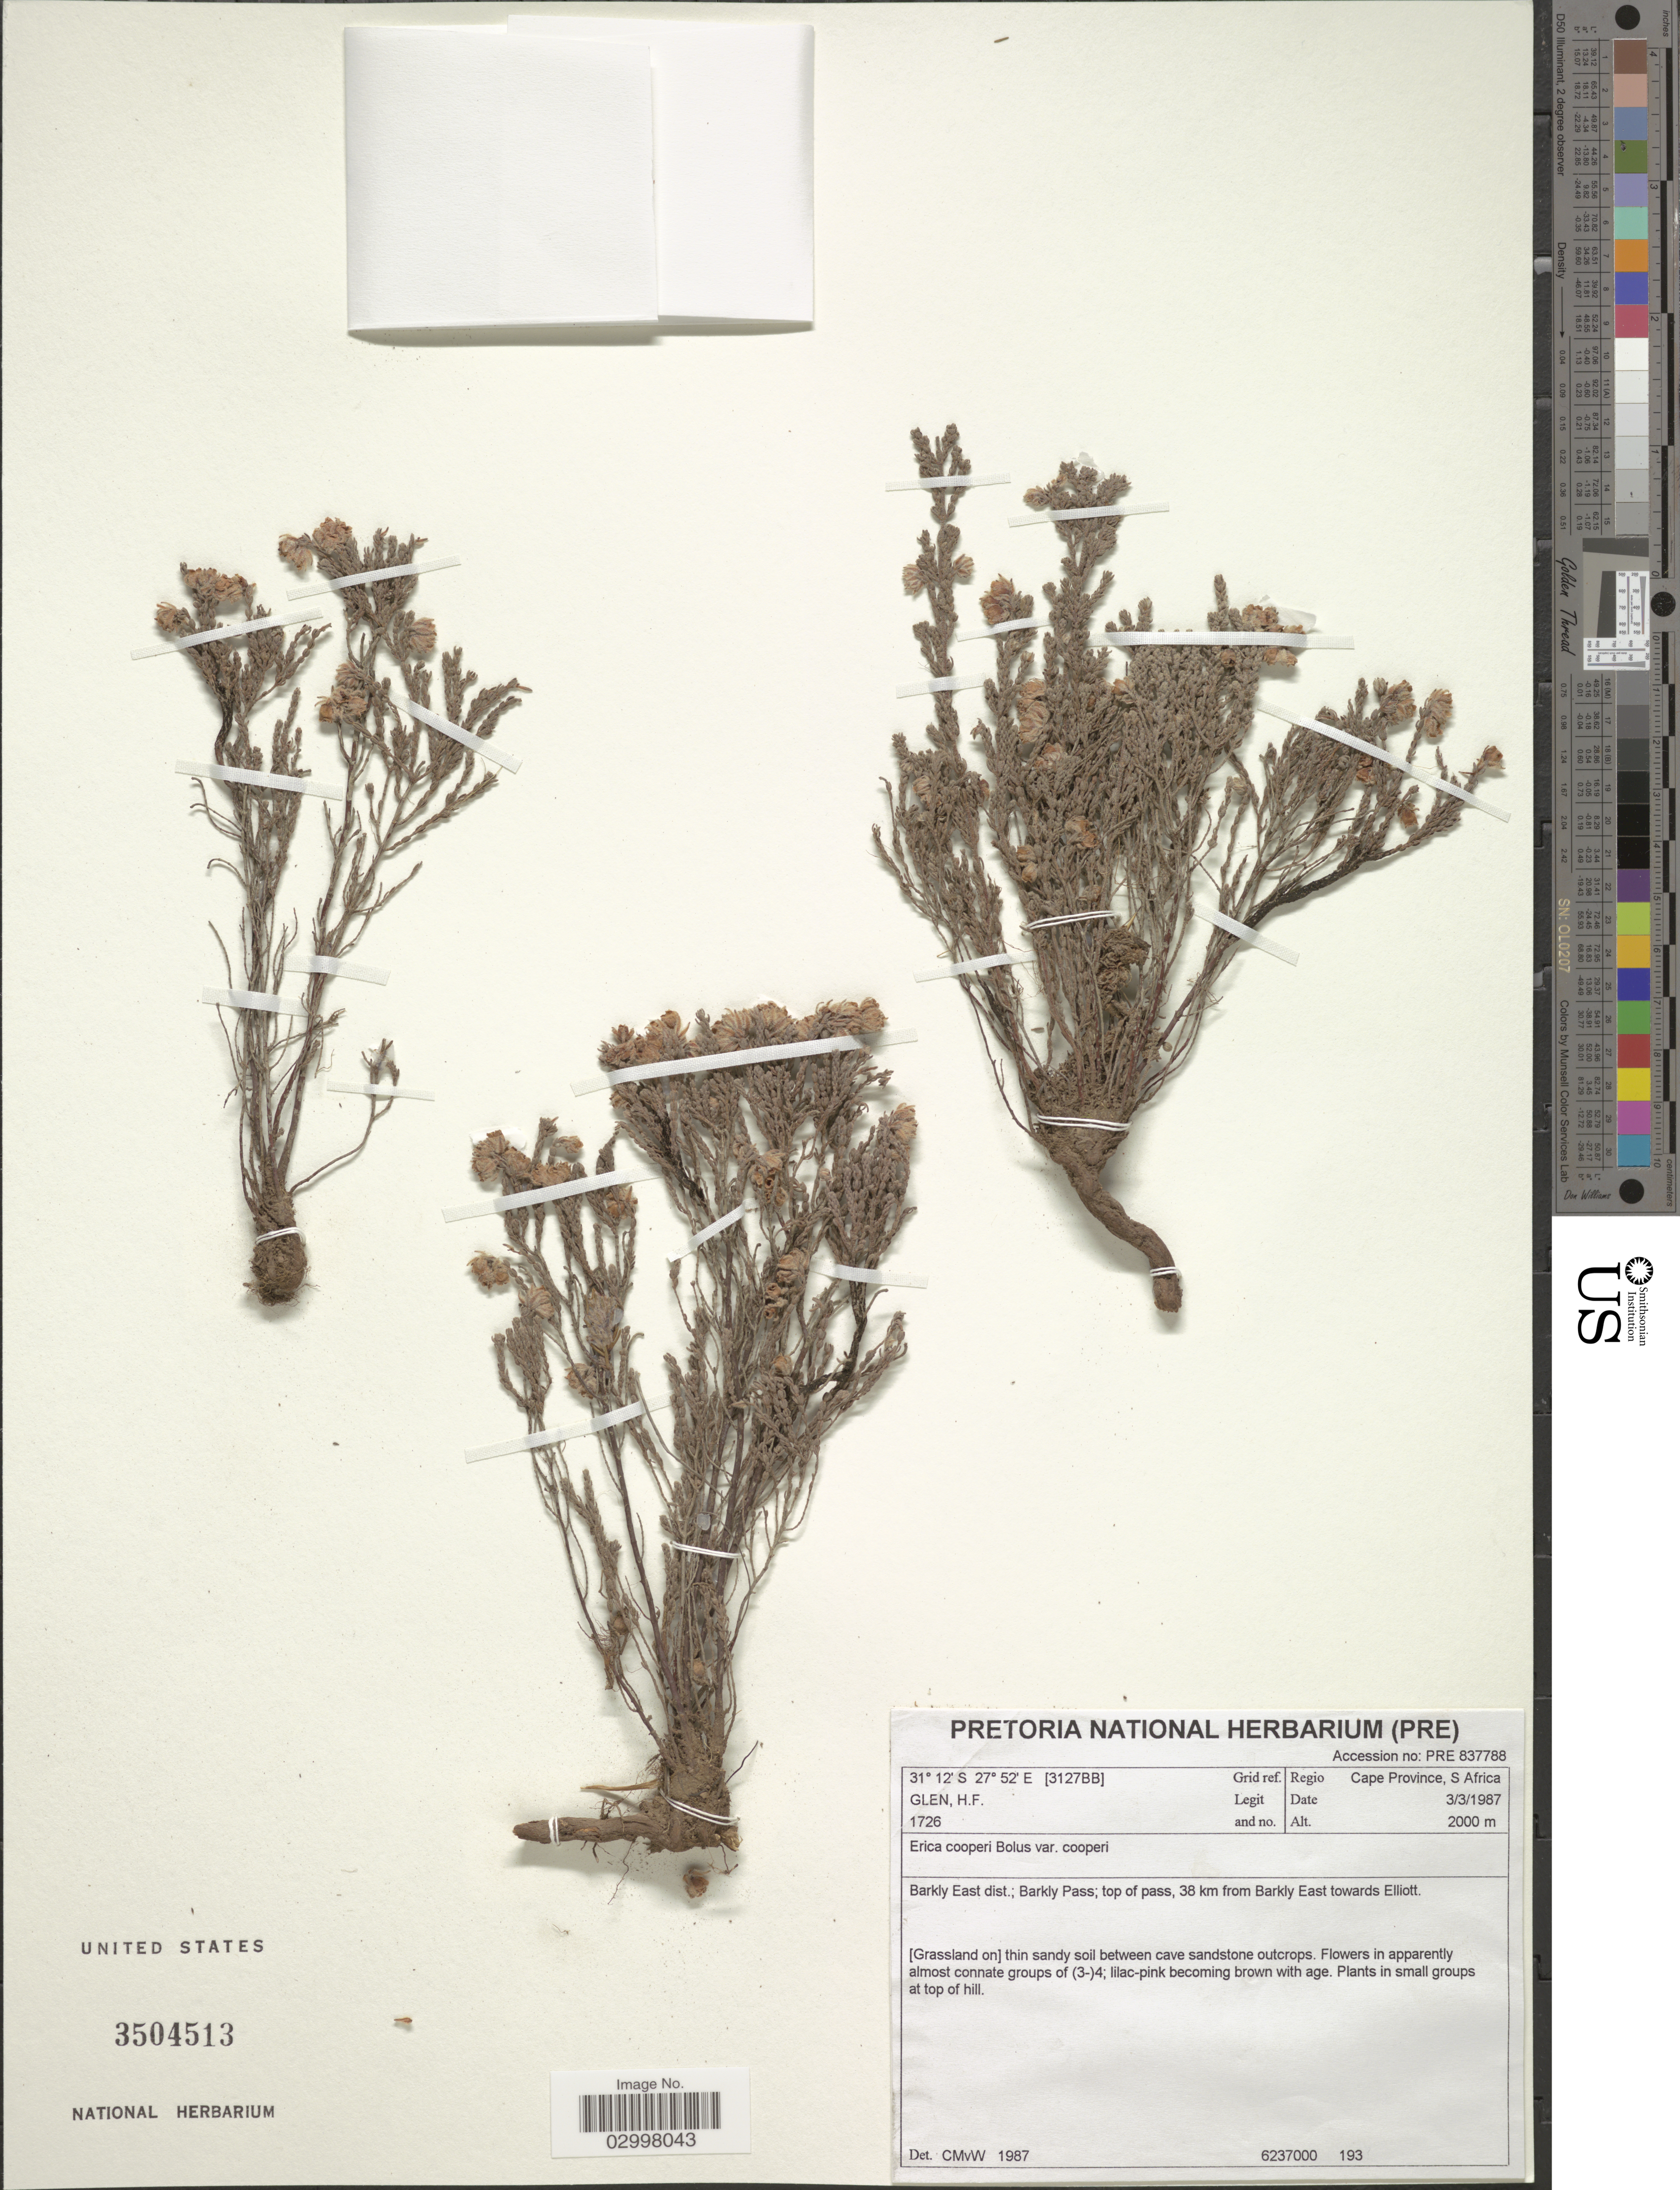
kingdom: Plantae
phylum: Tracheophyta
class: Magnoliopsida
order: Ericales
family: Ericaceae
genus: Erica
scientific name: Erica cooperi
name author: Bolus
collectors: H. F. Glen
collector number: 1726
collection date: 1987-03-03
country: South Africa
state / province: Eastern Cape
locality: [3127BB] Grid ref. Regio Cape Province, S Africa. Barkly East dist.; Barkly Pass; top of pass, 38 km from Barkly East towards Elliott.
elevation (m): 2000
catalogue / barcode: US 3504513